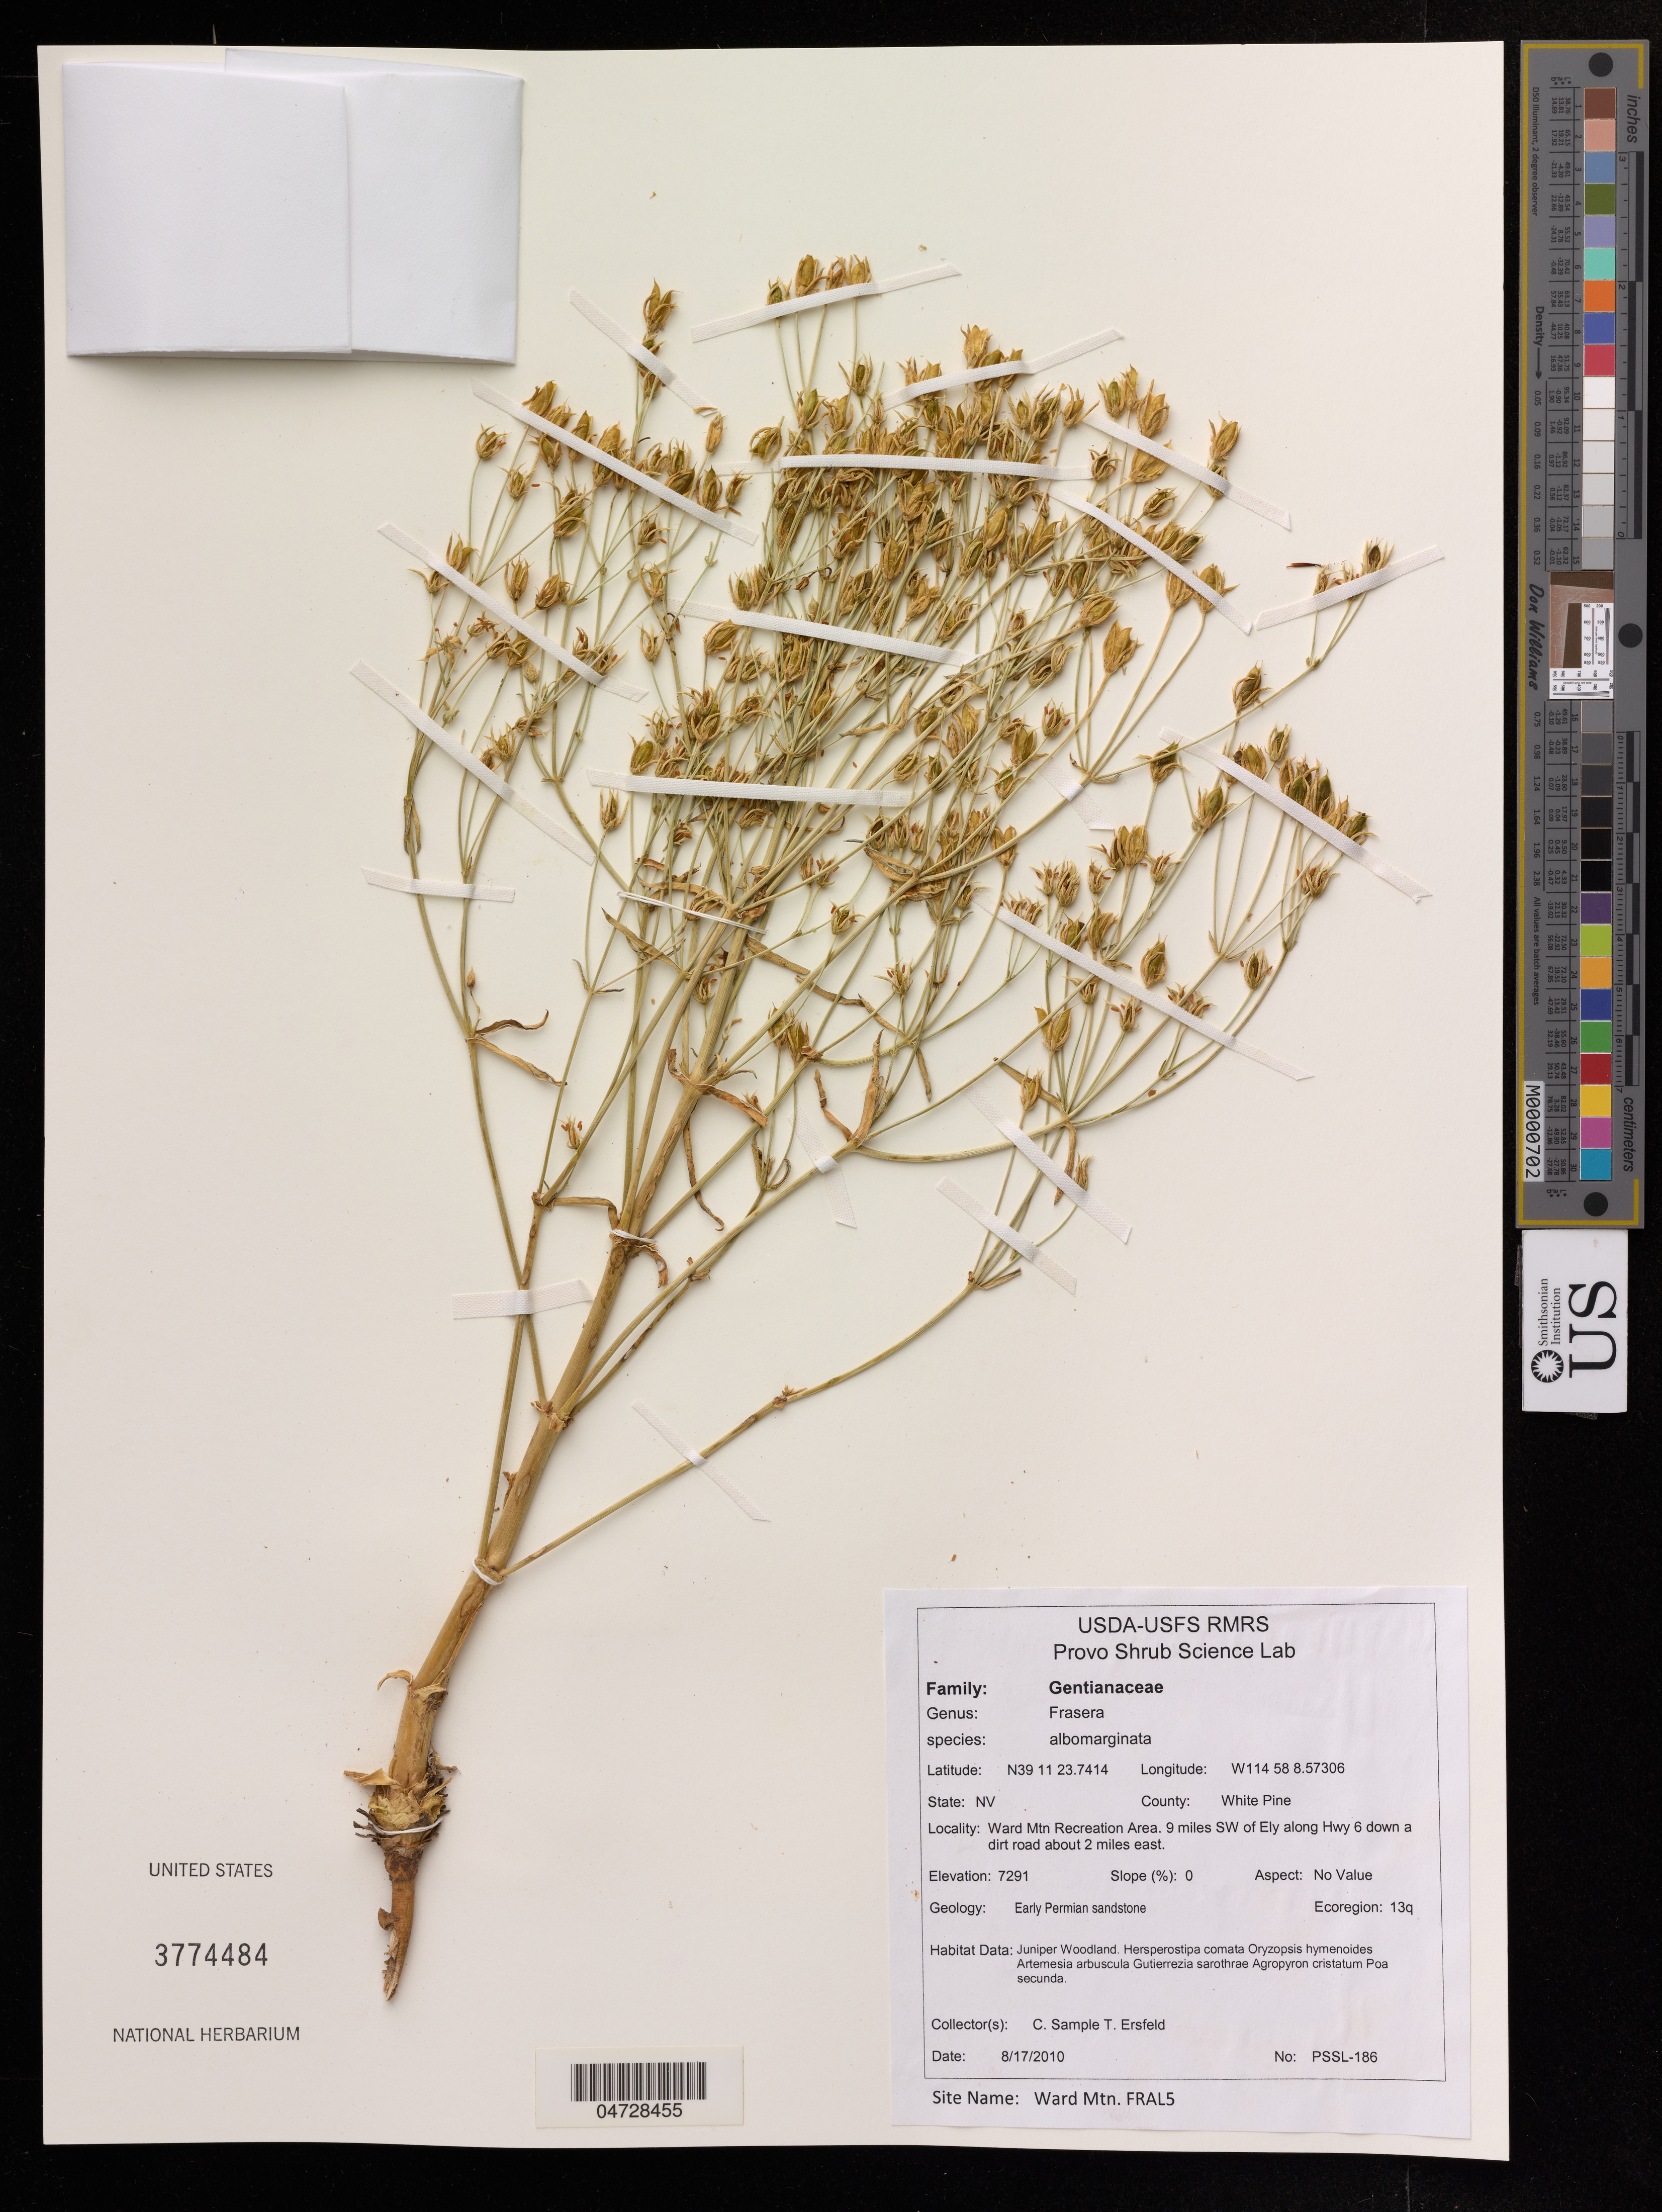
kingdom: Plantae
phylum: Tracheophyta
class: Magnoliopsida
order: Gentianales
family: Gentianaceae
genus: Frasera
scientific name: Frasera albomarginata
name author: S. Watson in C. King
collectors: C. Sample & T. Ersfeld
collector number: PSSL-186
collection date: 2010-08-17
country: United States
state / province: Nevada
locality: County: White Pine, Ward Mtn Recreation Area, 9 miles SW of Ely along Hwy 6 down a dirt road about 2 miles east.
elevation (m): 2222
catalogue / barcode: US 3774484